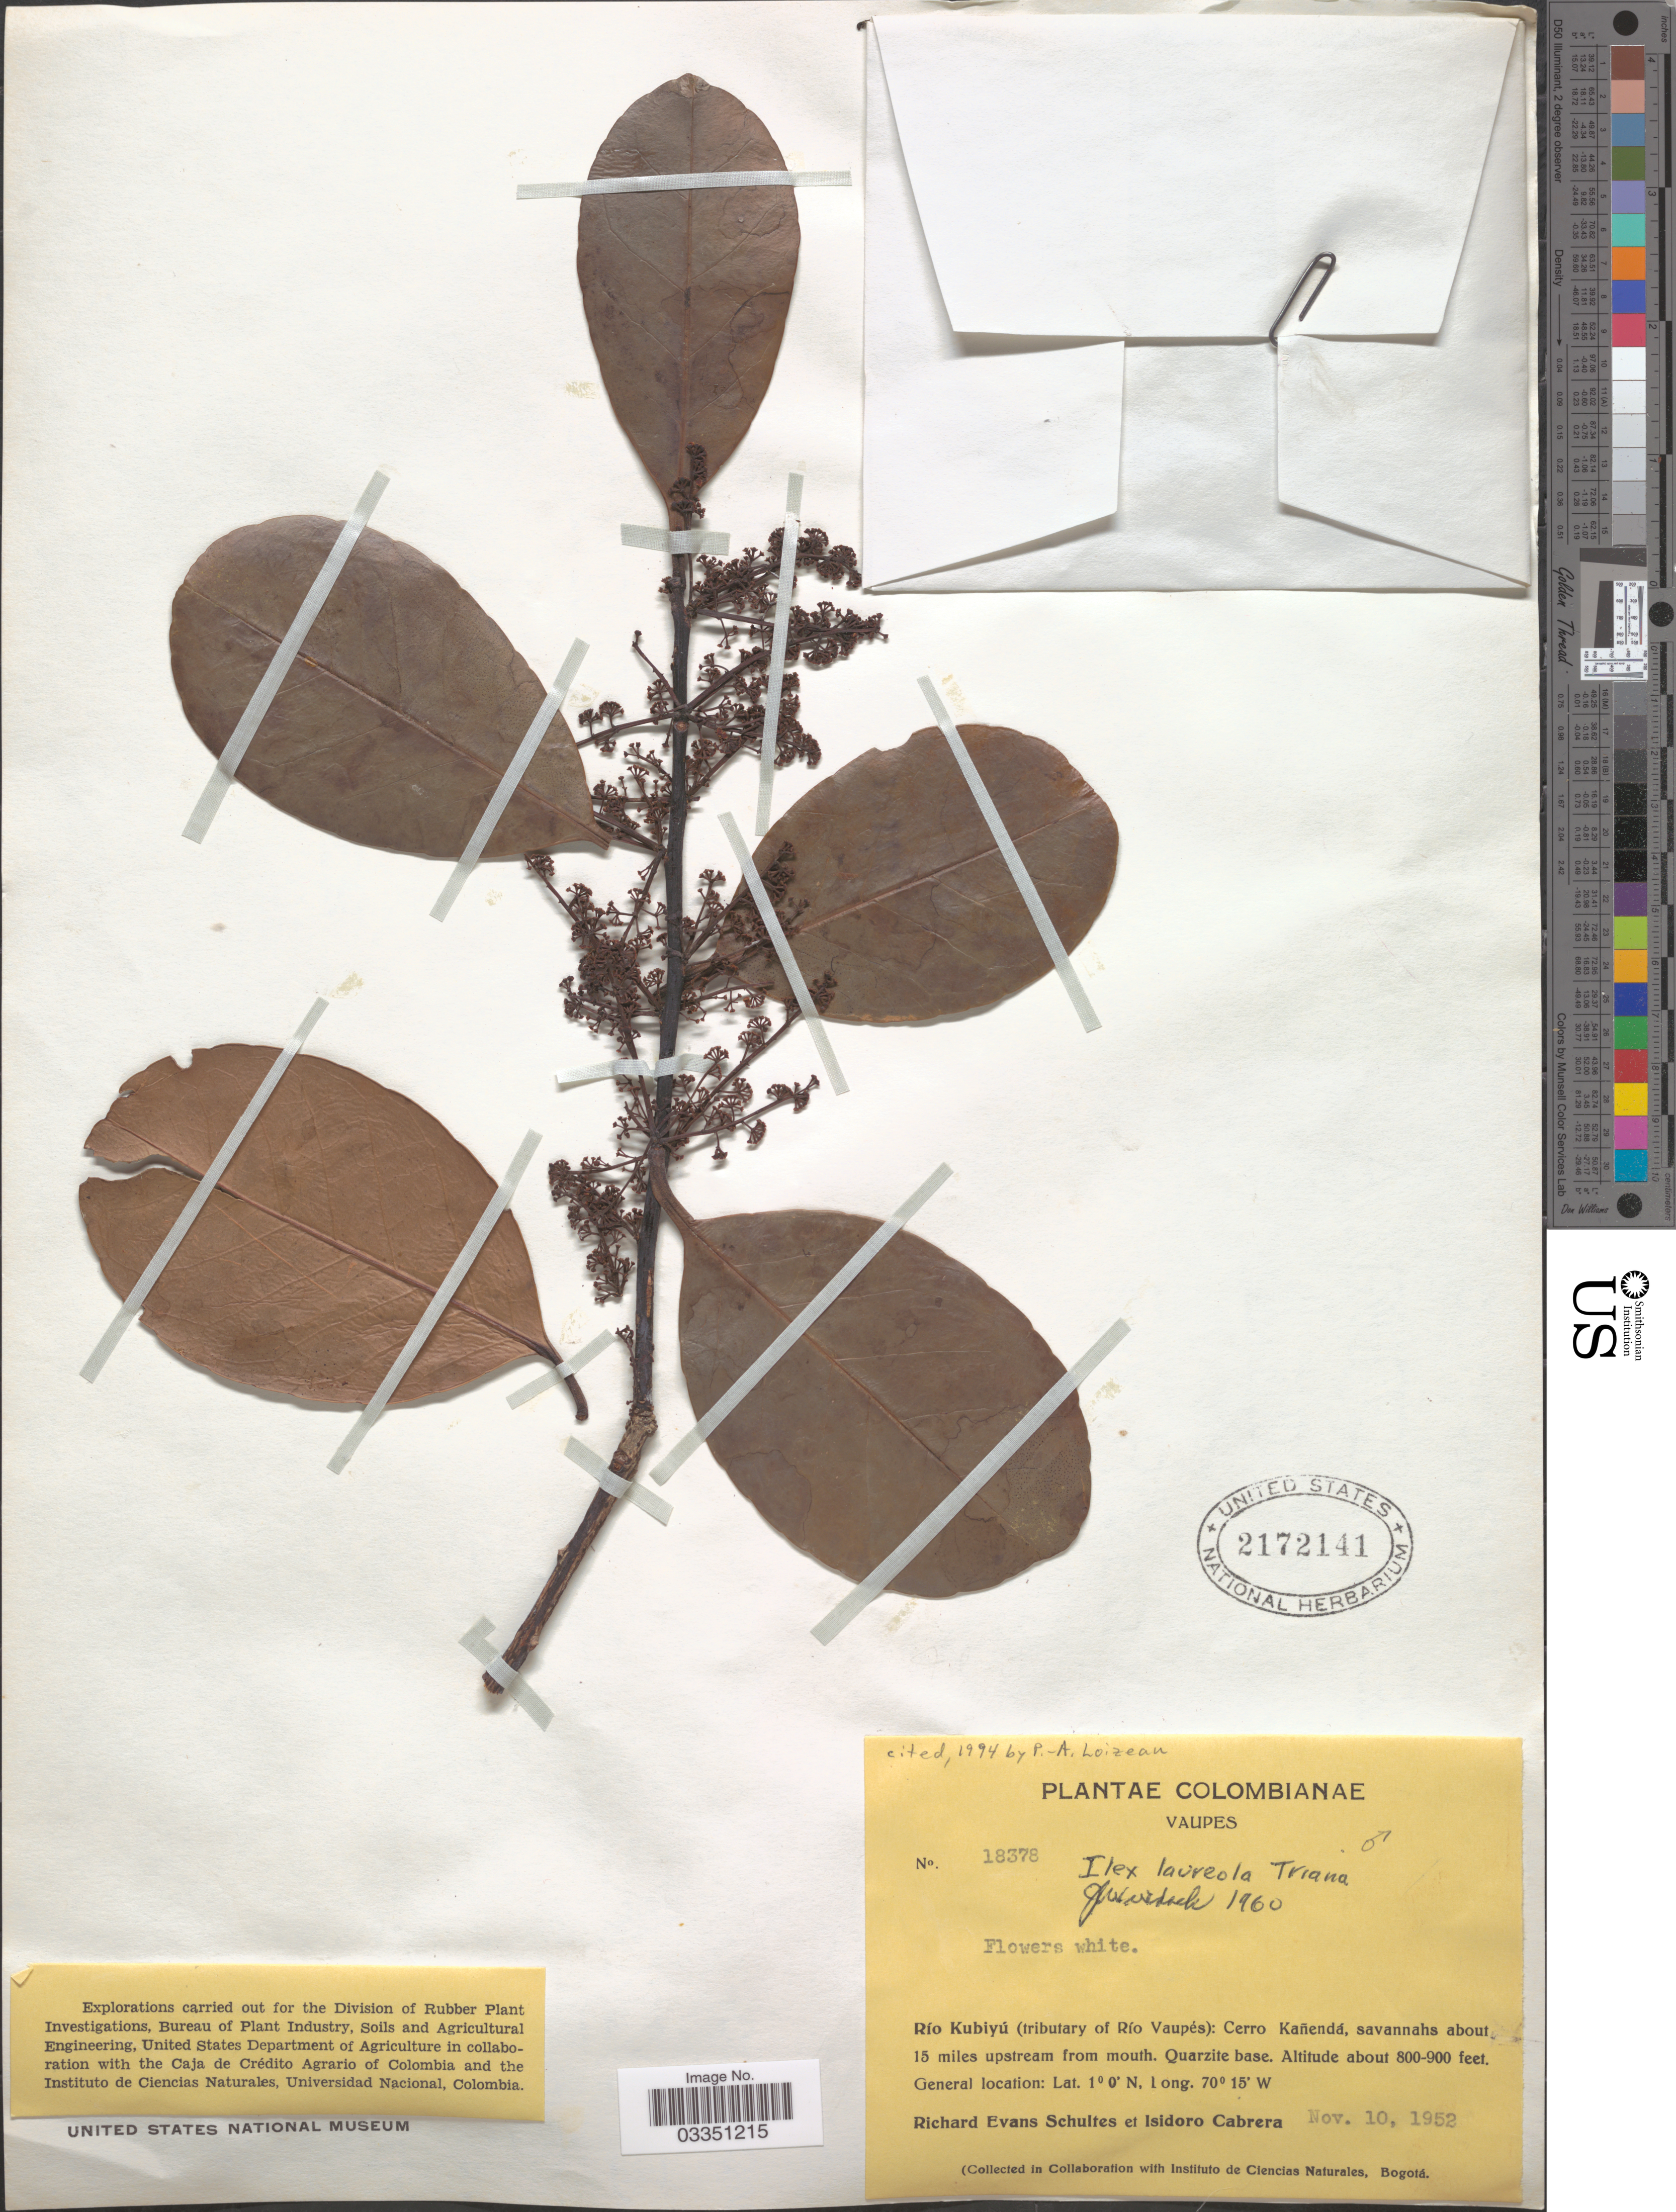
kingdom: Plantae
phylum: Tracheophyta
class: Magnoliopsida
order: Aquifoliales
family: Aquifoliaceae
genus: Ilex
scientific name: Ilex laureola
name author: Triana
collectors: R. E. Schultes & I. Cabrera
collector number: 18378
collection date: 1952-11-10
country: Colombia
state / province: Vaupés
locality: Río Kubiyú (tributary of Río Vaupés): Cerro Kañendá, savannahs about 15 miles upstream from mouth. Quarzite base.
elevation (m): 244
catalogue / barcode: US 2172141